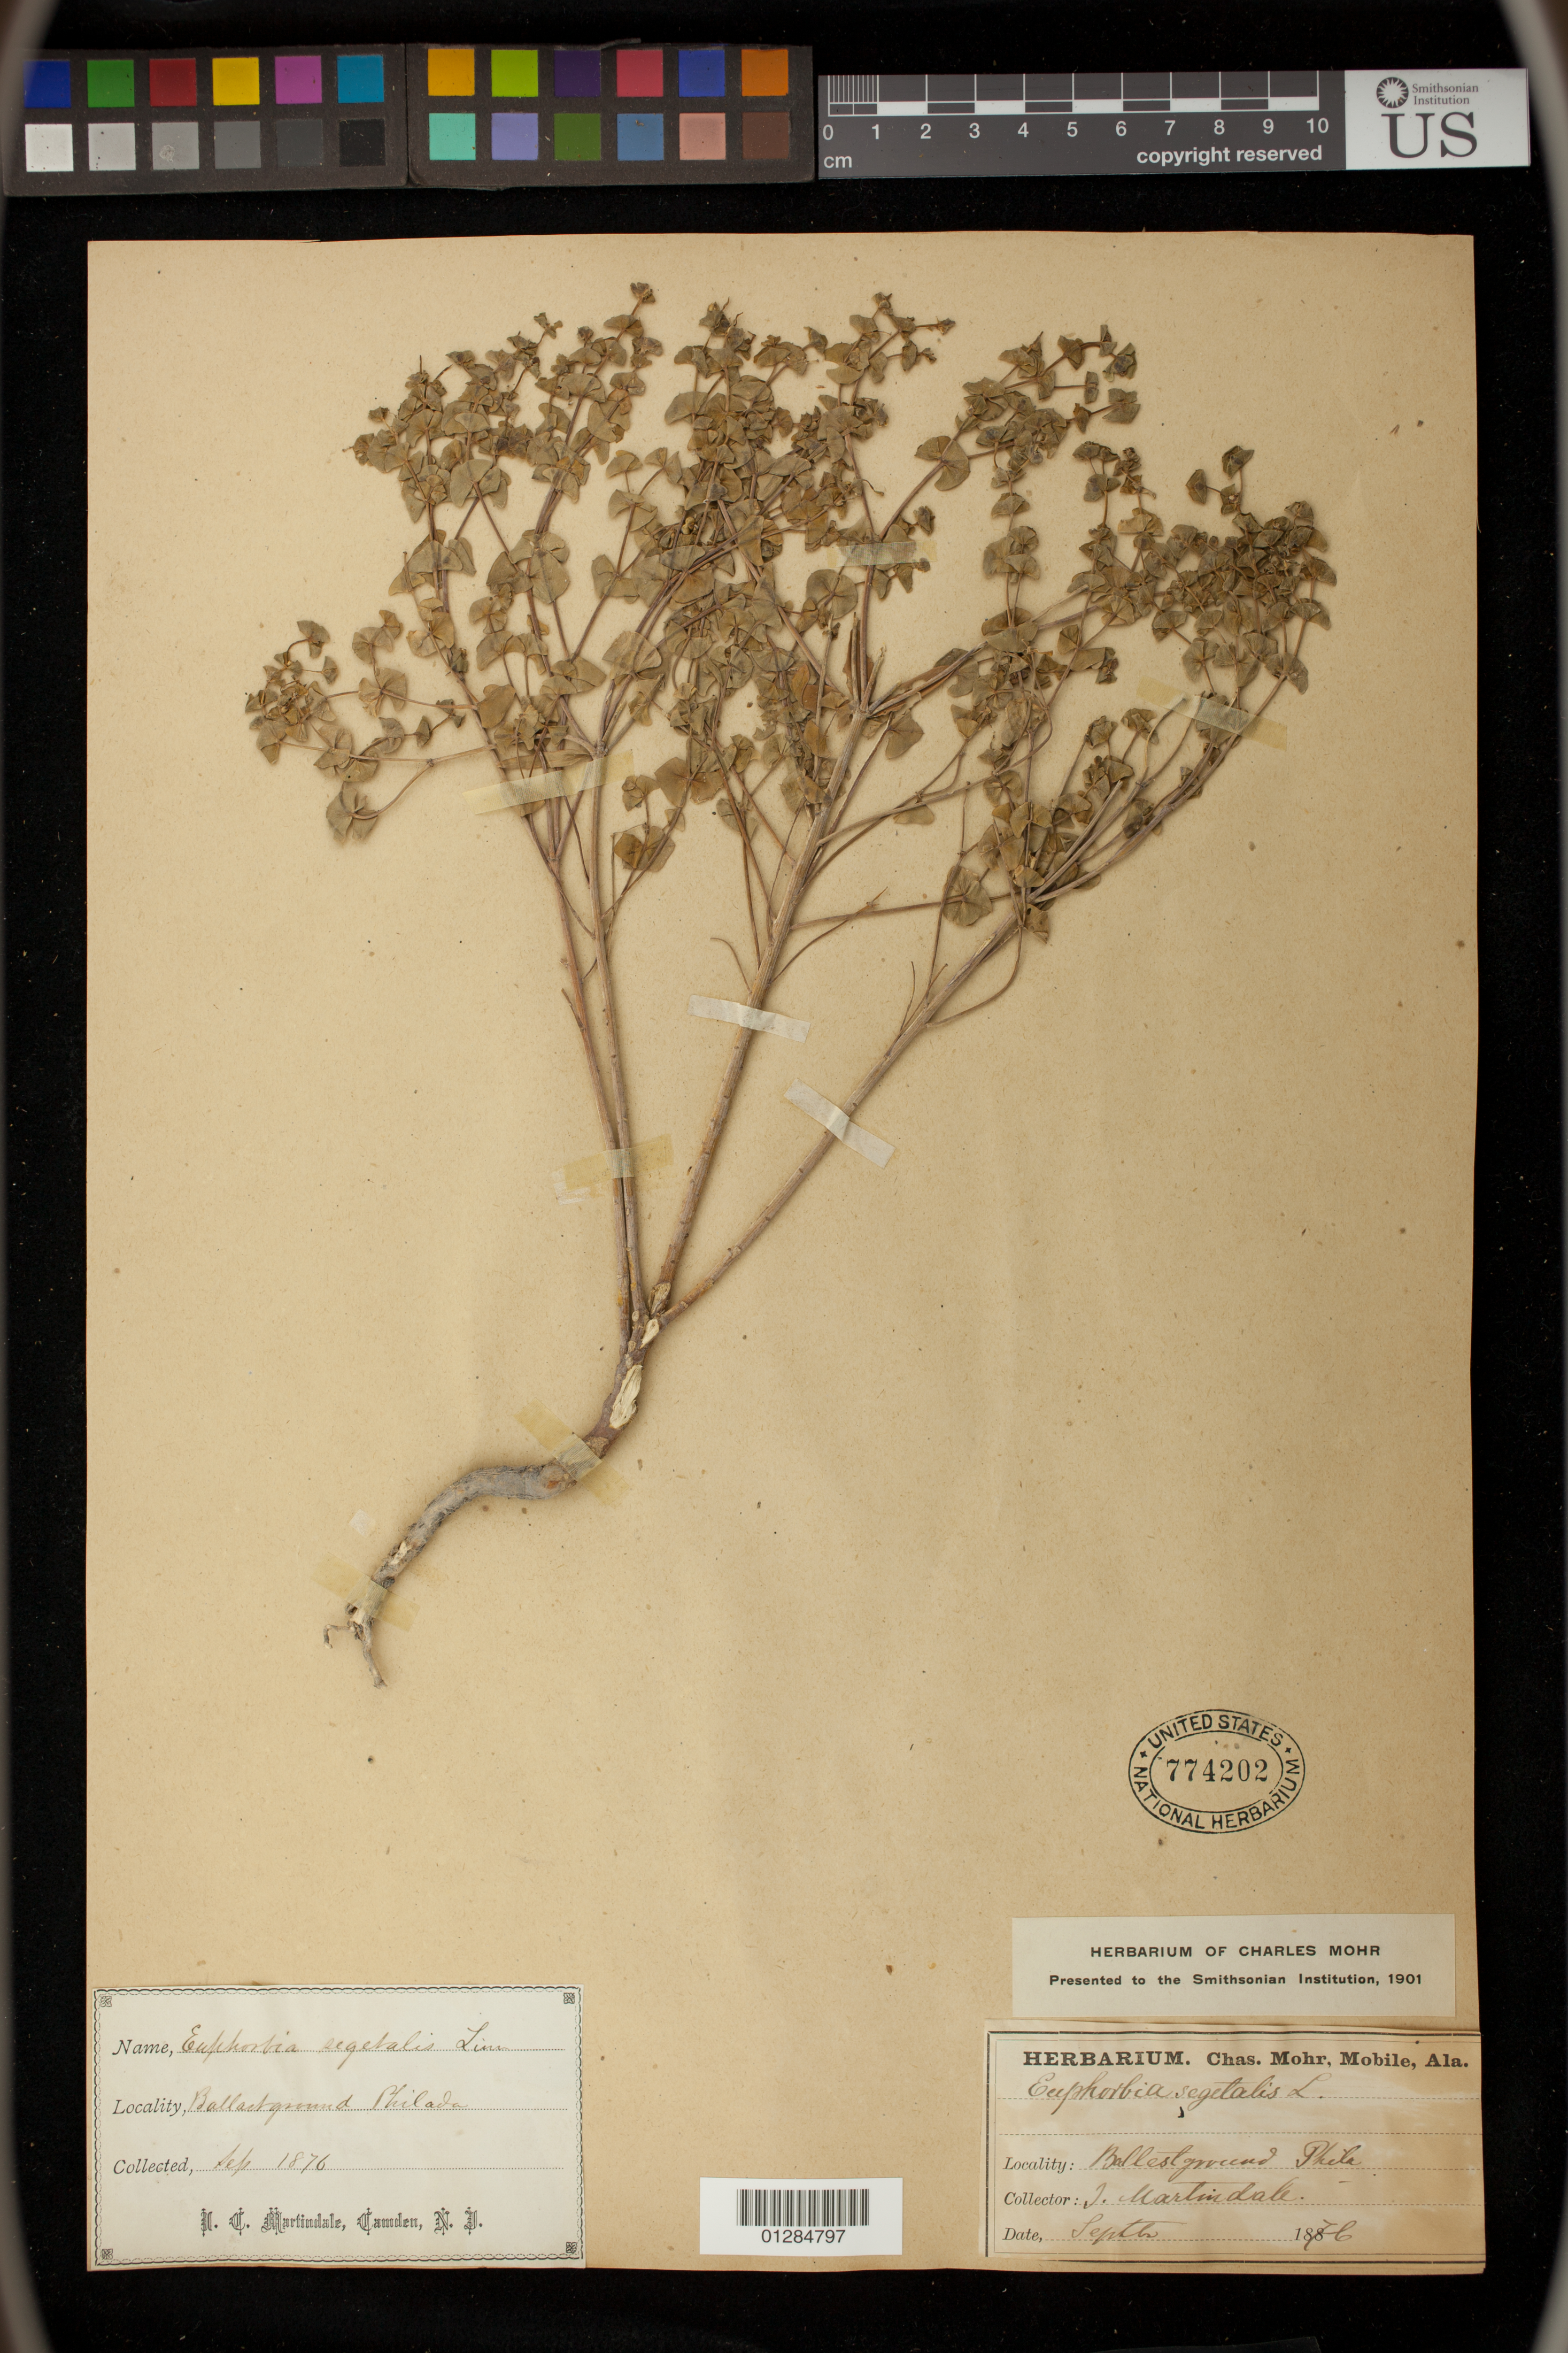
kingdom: Plantae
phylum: Tracheophyta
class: Magnoliopsida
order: Malpighiales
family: Euphorbiaceae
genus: Euphorbia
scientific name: Euphorbia segetalis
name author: L.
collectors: I. C. Martindale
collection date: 1876-09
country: United States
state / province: Pennsylvania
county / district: Philadelphia County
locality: Philada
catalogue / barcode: US 774202